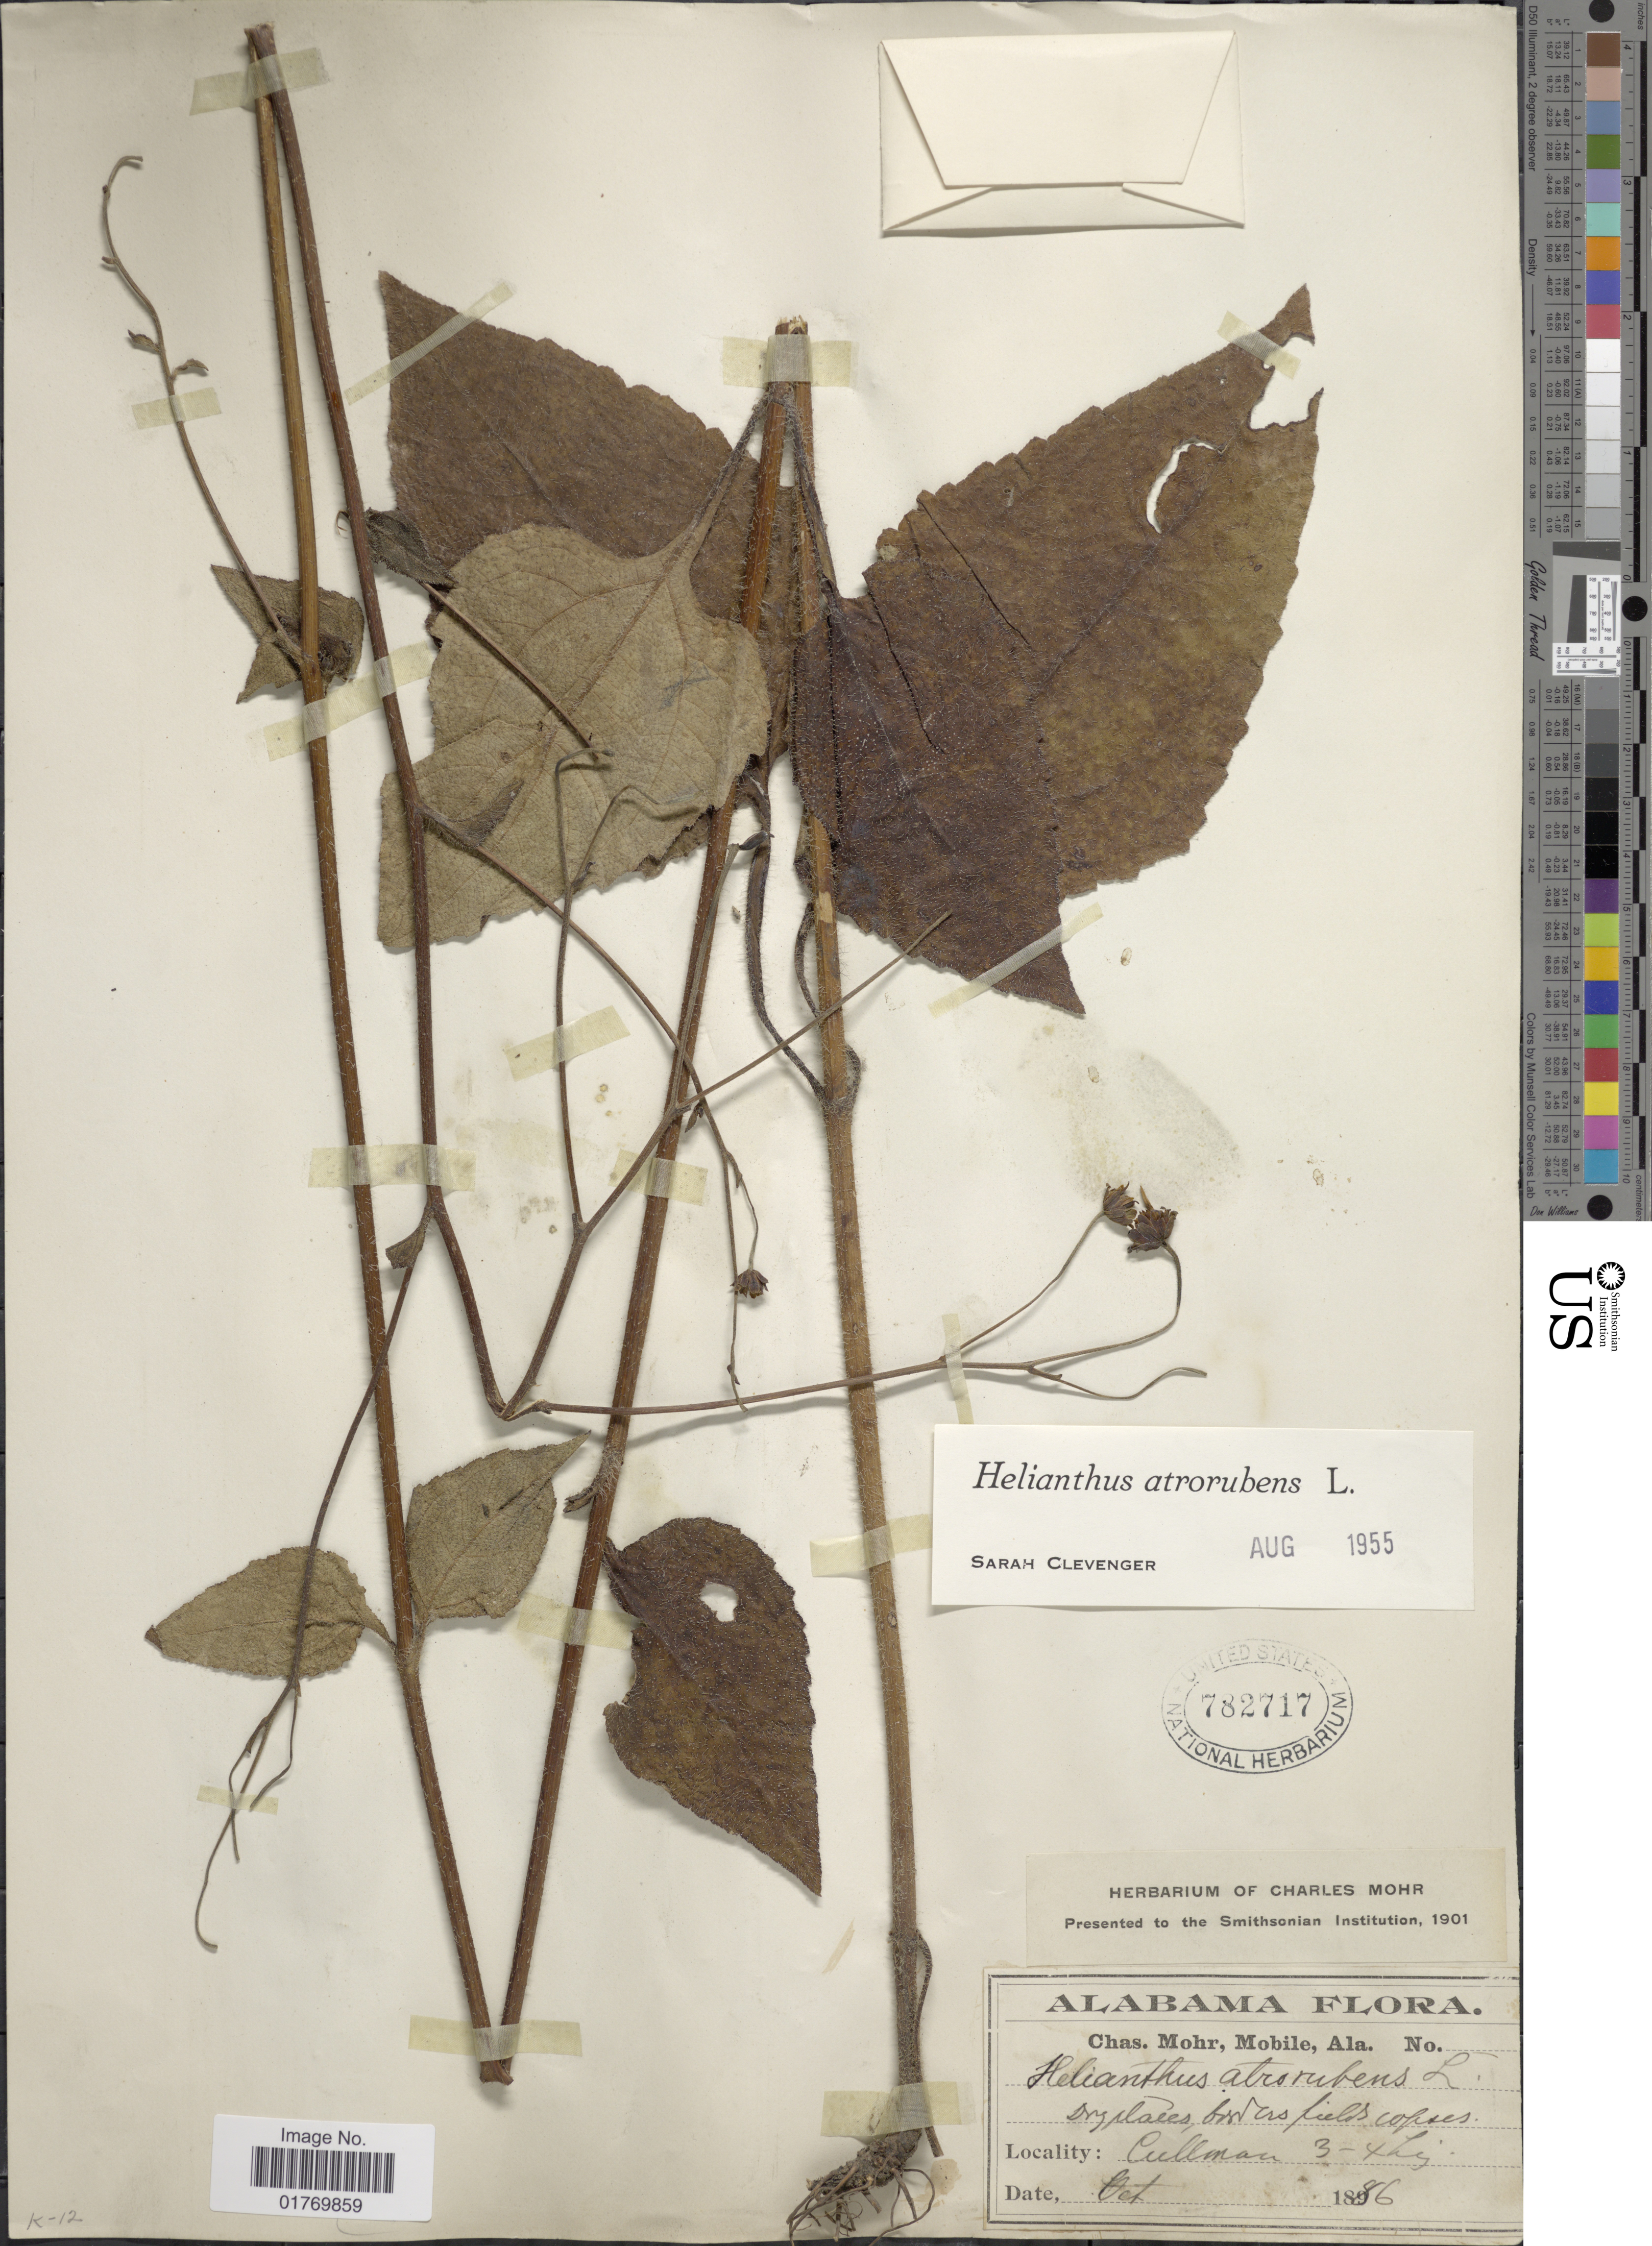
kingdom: Plantae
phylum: Tracheophyta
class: Magnoliopsida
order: Asterales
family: Asteraceae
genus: Helianthus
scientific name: Helianthus atrorubens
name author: L.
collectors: Mohr, C. T. (herbarium)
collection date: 1886-10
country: United States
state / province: Alabama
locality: Cullman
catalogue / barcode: US 782717